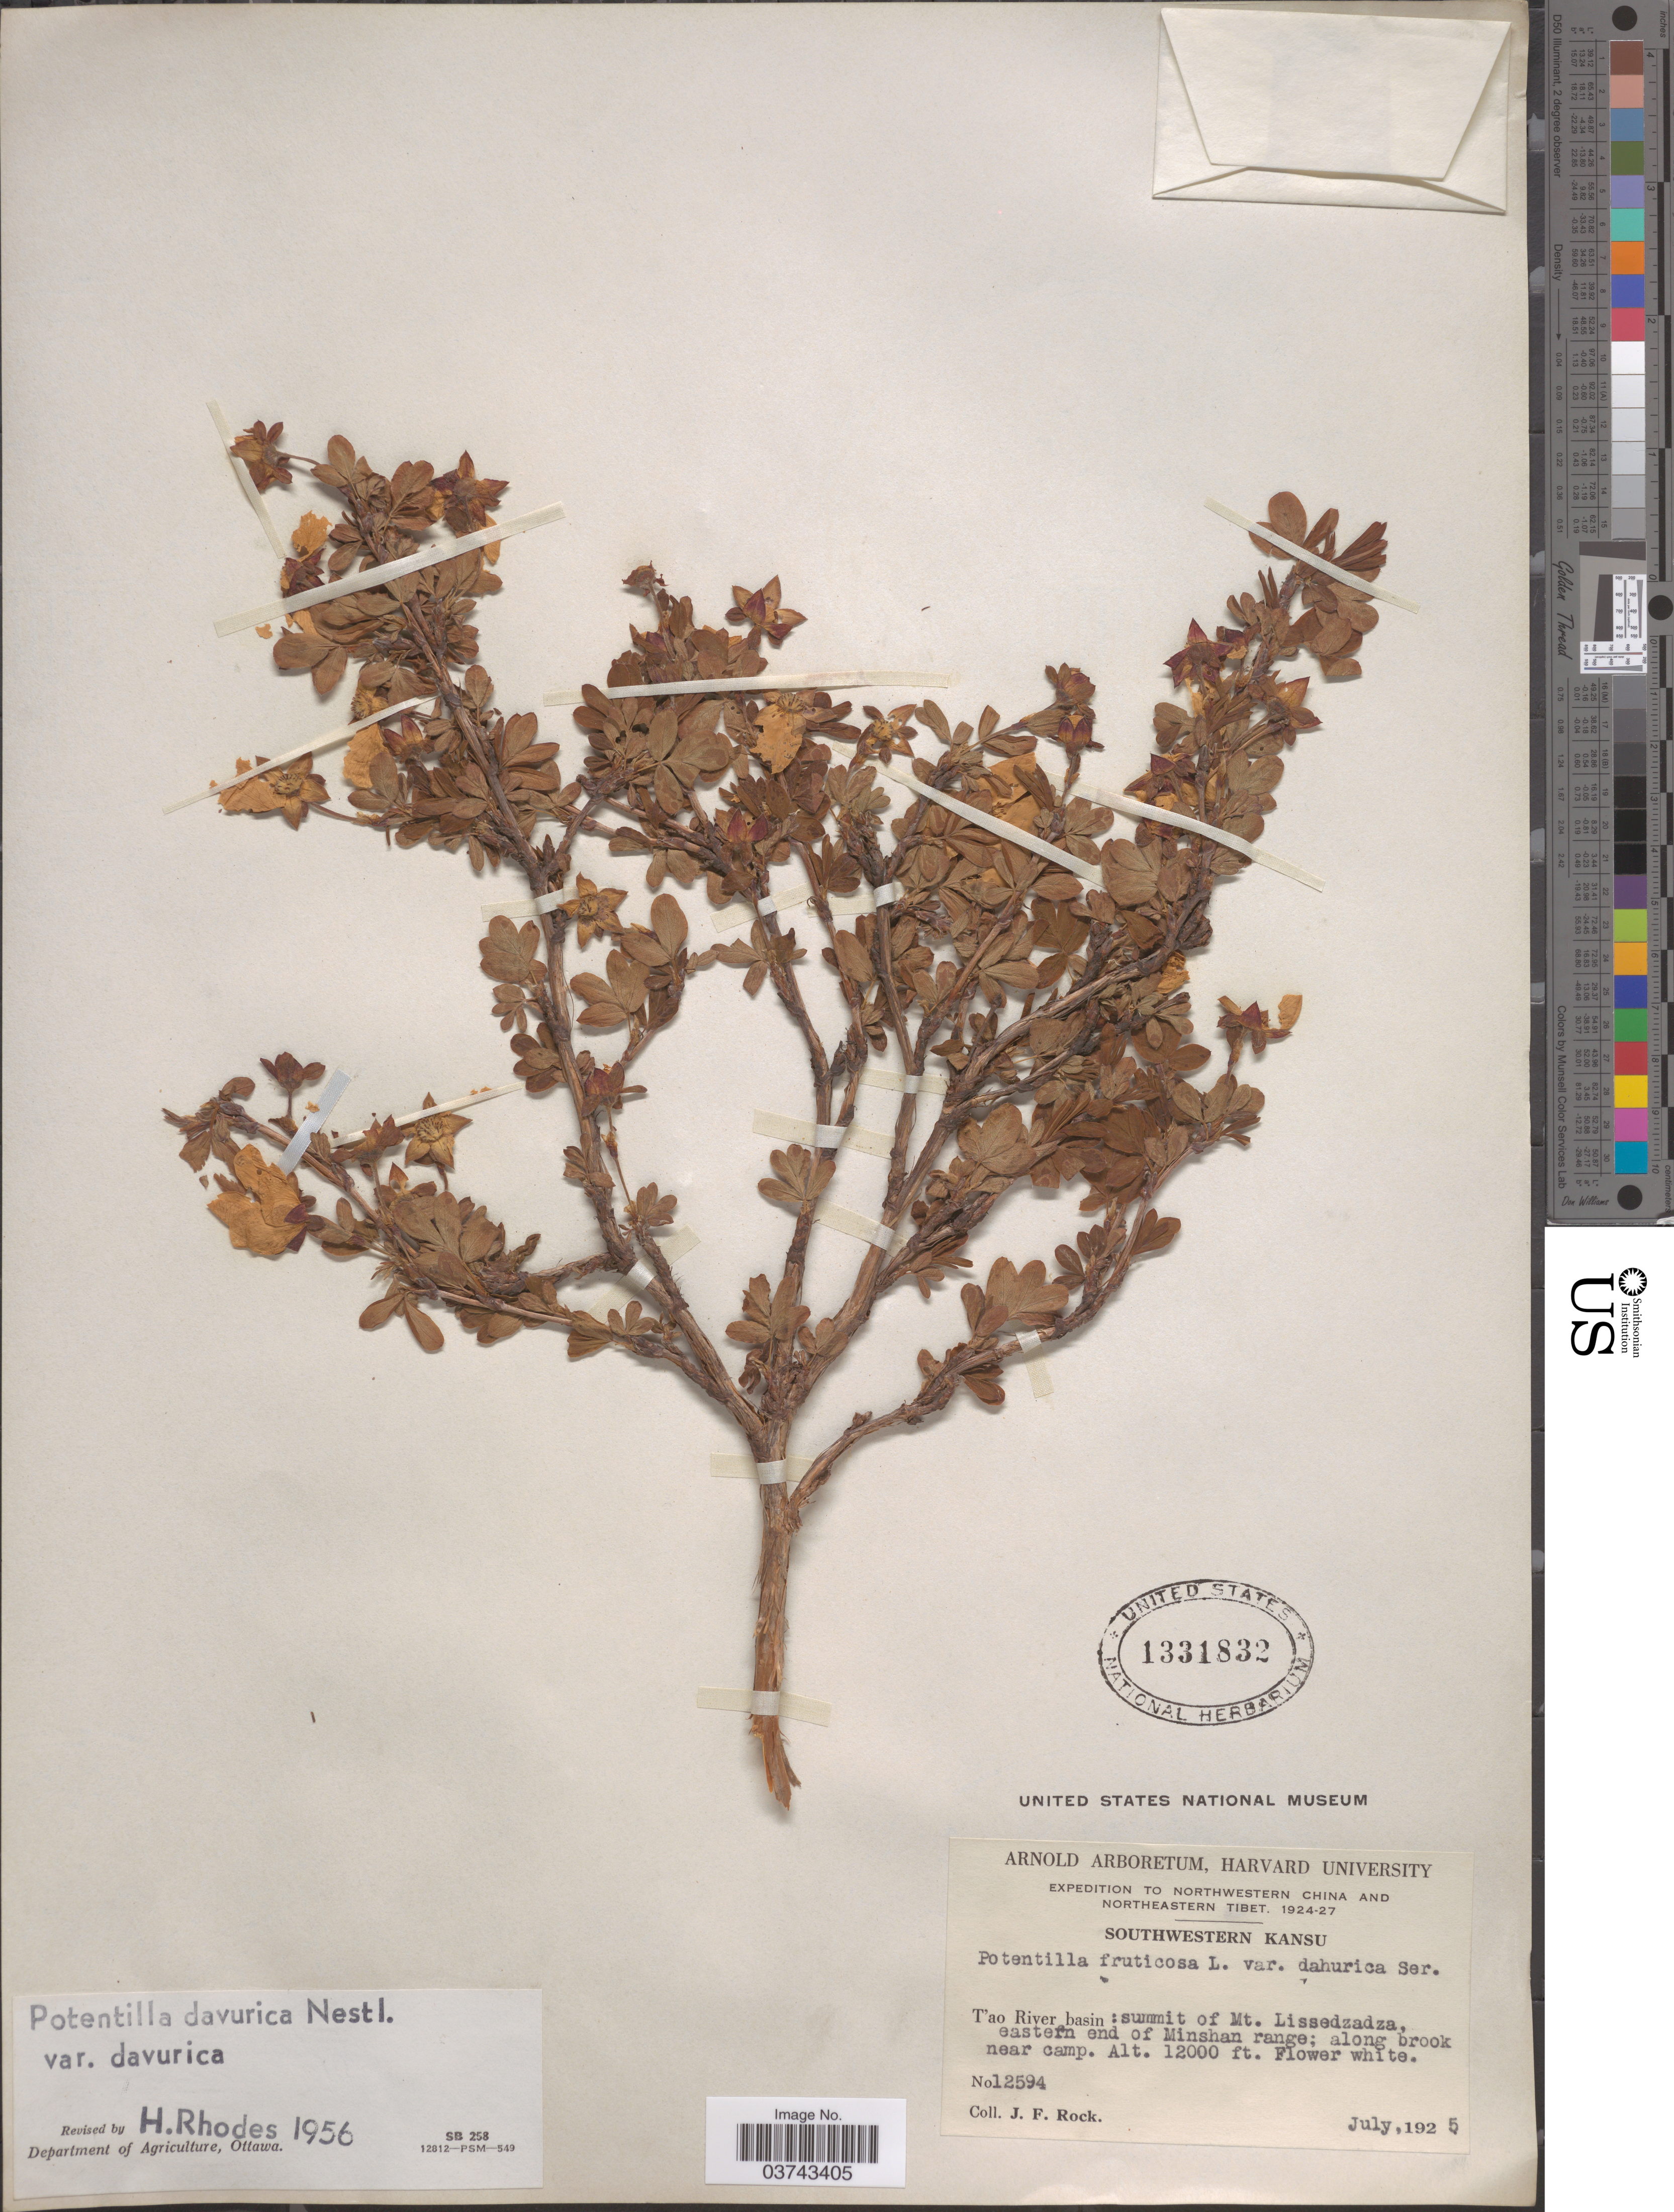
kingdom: Plantae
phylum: Tracheophyta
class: Magnoliopsida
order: Rosales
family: Rosaceae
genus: Dasiphora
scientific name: Dasiphora glabrata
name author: (Willd. ex Schltdl.) Soják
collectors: J. Rock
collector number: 12594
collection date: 1925-07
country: China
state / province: Gansu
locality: Northwestern China. Southwestern Kansu. T'ao River basin: summit of Mt. Lissedzadza, eastern end of Minshan range.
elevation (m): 3658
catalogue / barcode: US 1331832